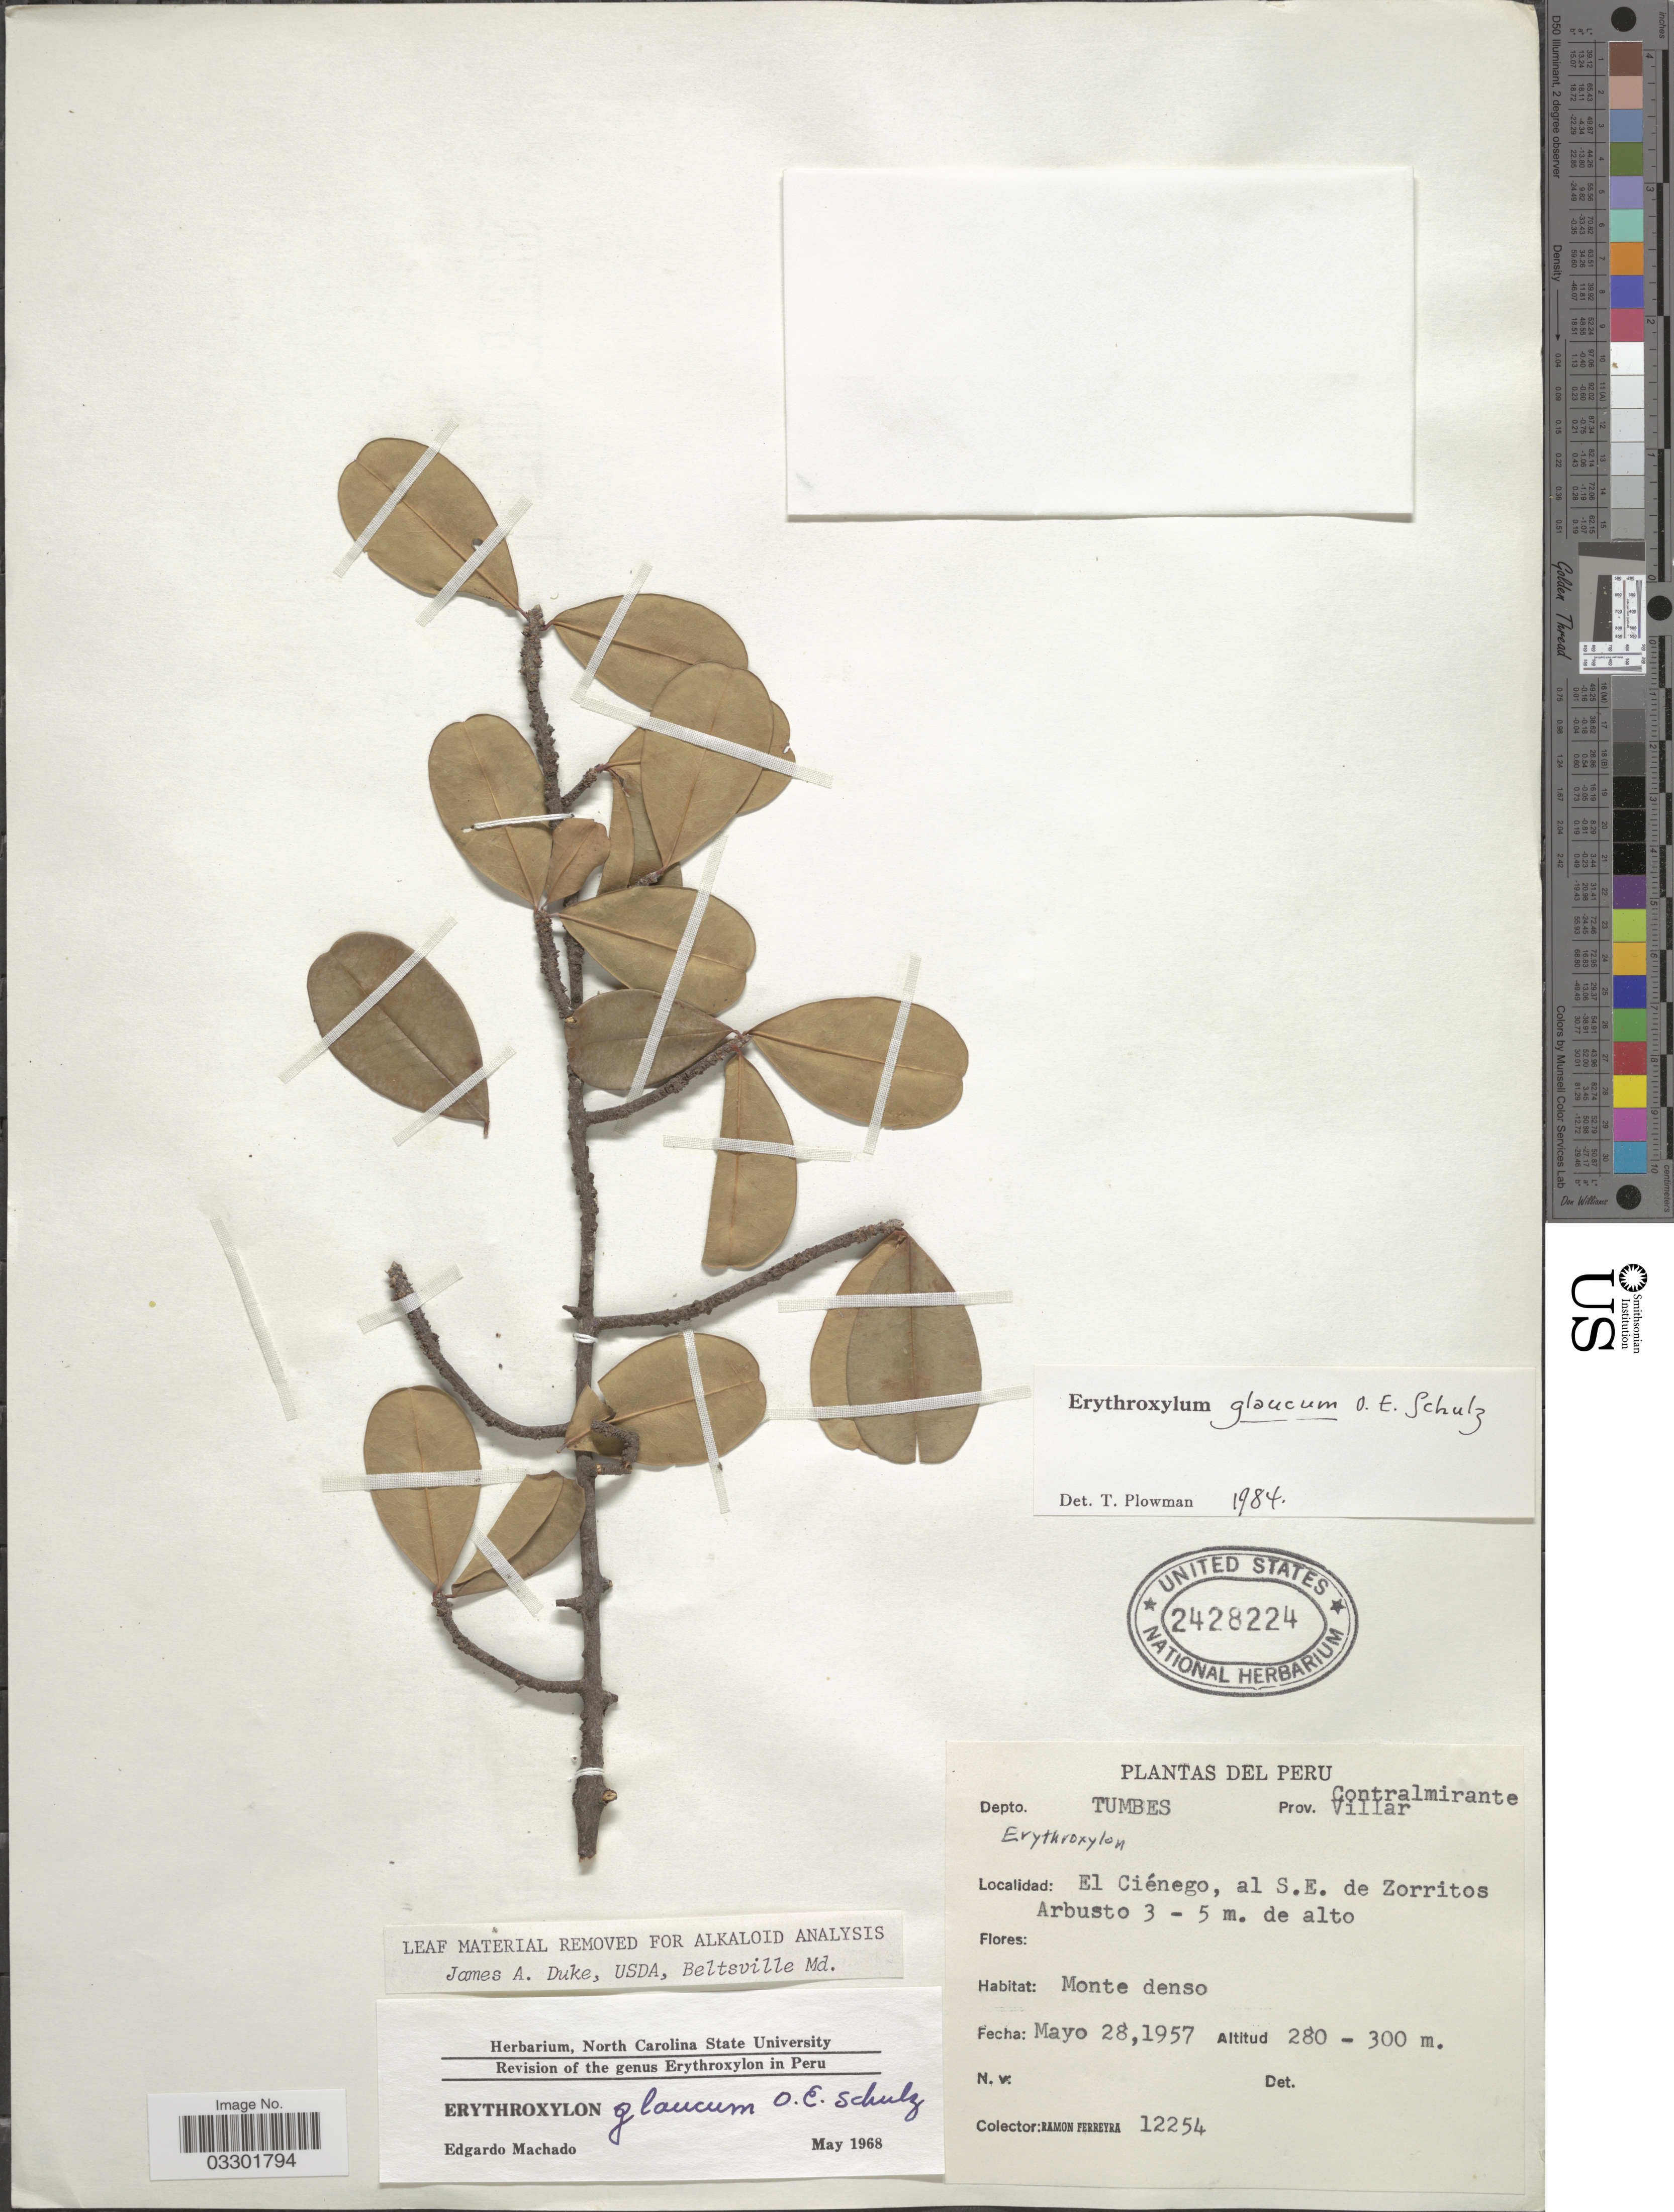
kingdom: Plantae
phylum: Tracheophyta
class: Magnoliopsida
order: Malpighiales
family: Erythroxylaceae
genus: Erythroxylum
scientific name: Erythroxylum glaucum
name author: O.E. Schulz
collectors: R. A. Ferreyra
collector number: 12254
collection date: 1957-05-28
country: Peru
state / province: Tumbes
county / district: Contralmirante Villar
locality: Depto. Tumbes. Prov. Contralmirante Villar. El Ciénego, al S.E. de Zorritos.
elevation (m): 280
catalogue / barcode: US 2428224